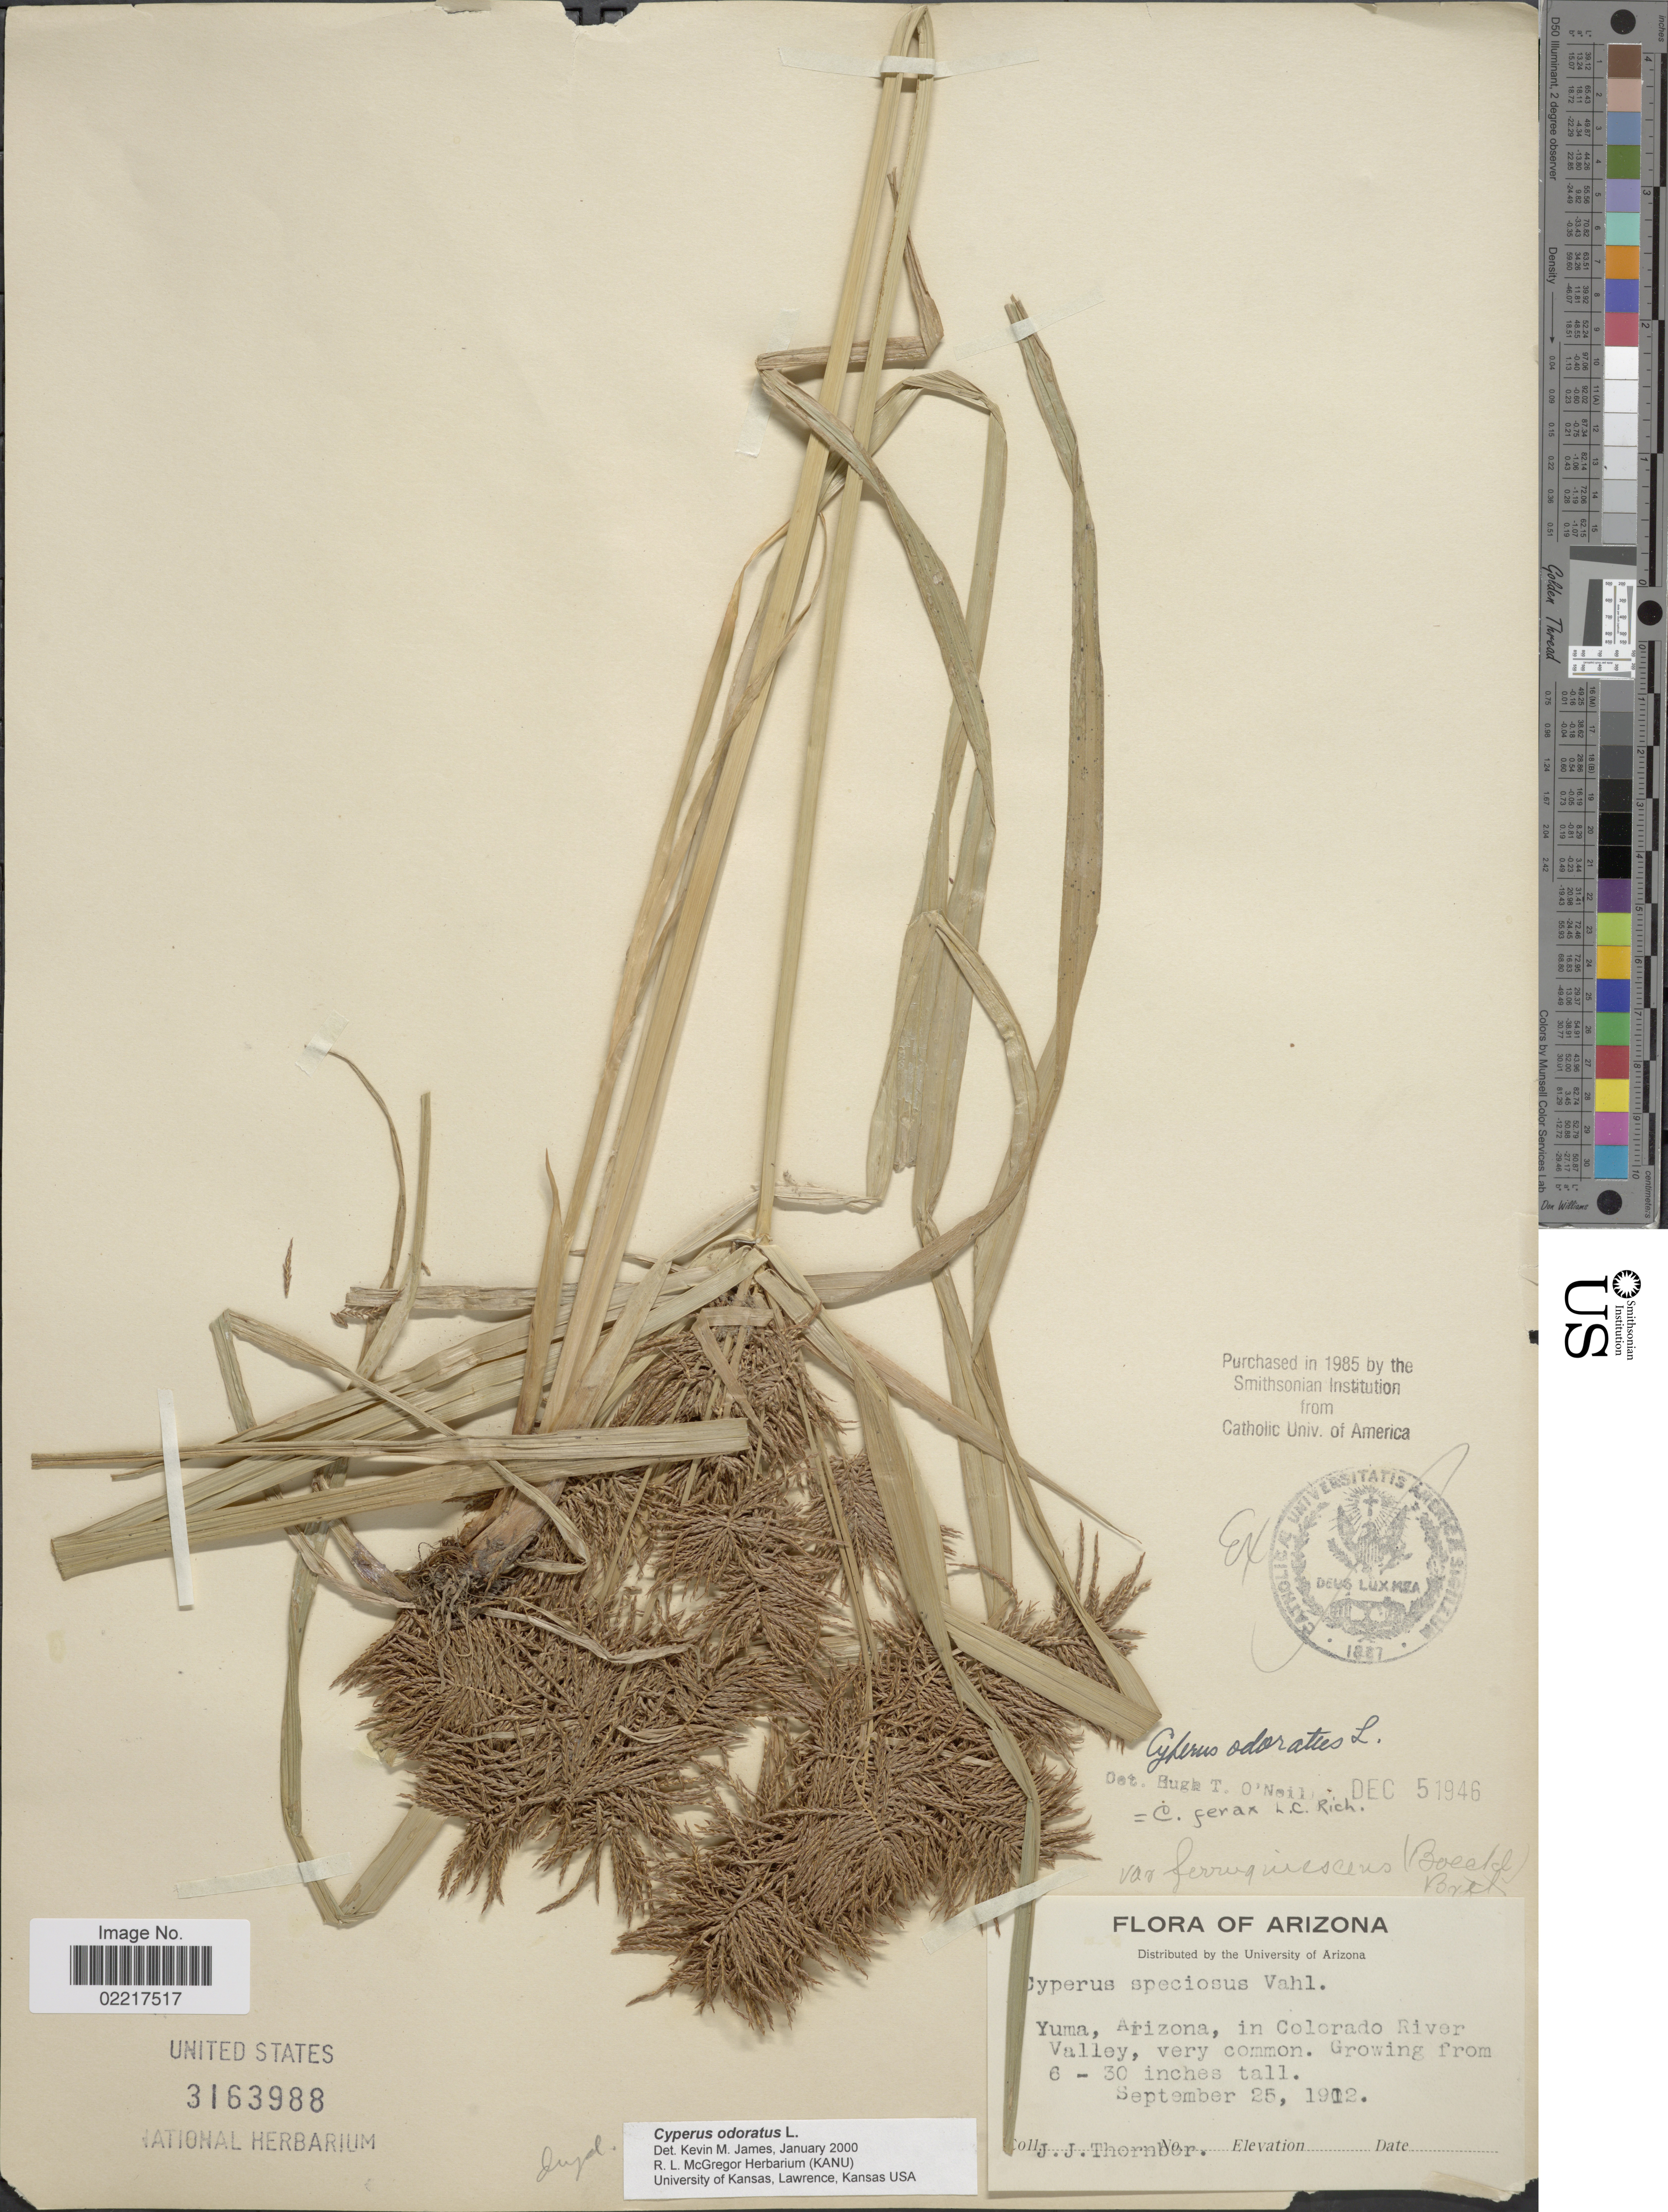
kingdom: Plantae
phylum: Tracheophyta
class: Liliopsida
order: Poales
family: Cyperaceae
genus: Cyperus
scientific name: Cyperus odoratus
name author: L.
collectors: J. Thornber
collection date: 1912-09-25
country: United States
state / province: Arizona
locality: Yuma, in Colorado River Valley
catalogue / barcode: US 3163988